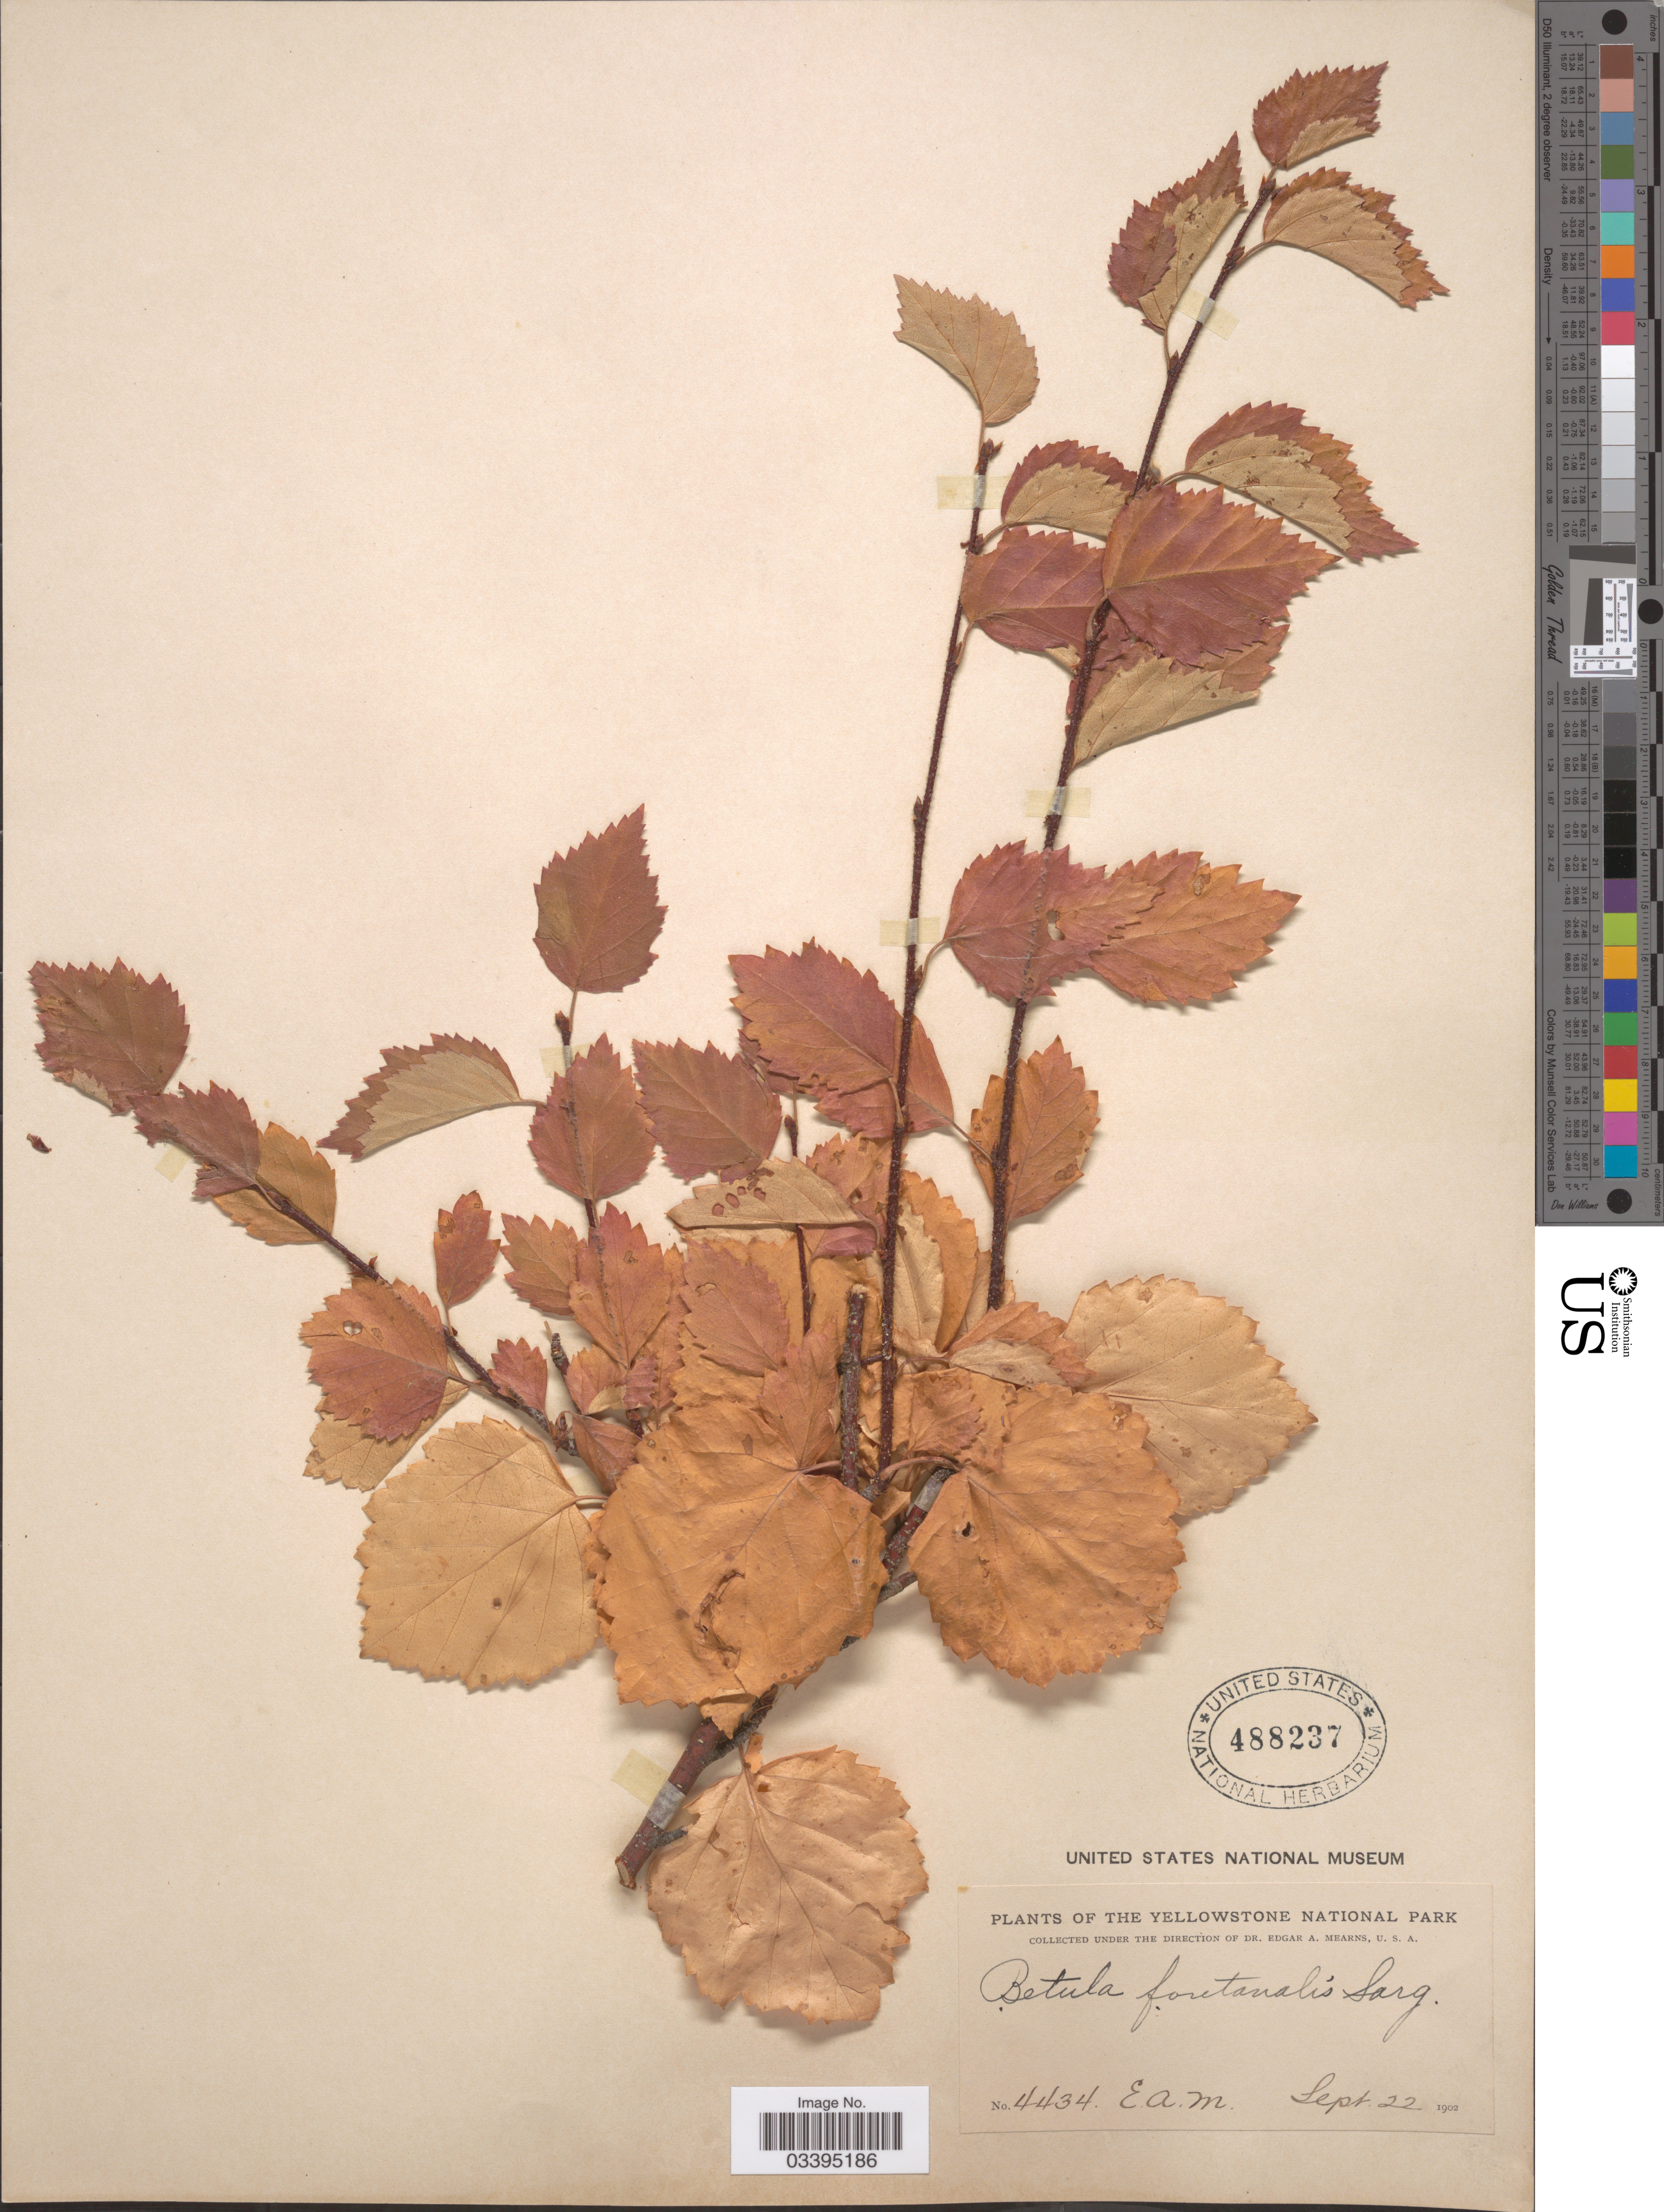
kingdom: Plantae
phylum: Tracheophyta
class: Magnoliopsida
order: Fagales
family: Betulaceae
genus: Betula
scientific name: Betula fontinalis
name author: Sarg.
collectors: E. A. Mearns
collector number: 4434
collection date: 1902-09-22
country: United States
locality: Yellowstone National Park.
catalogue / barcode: US 488237